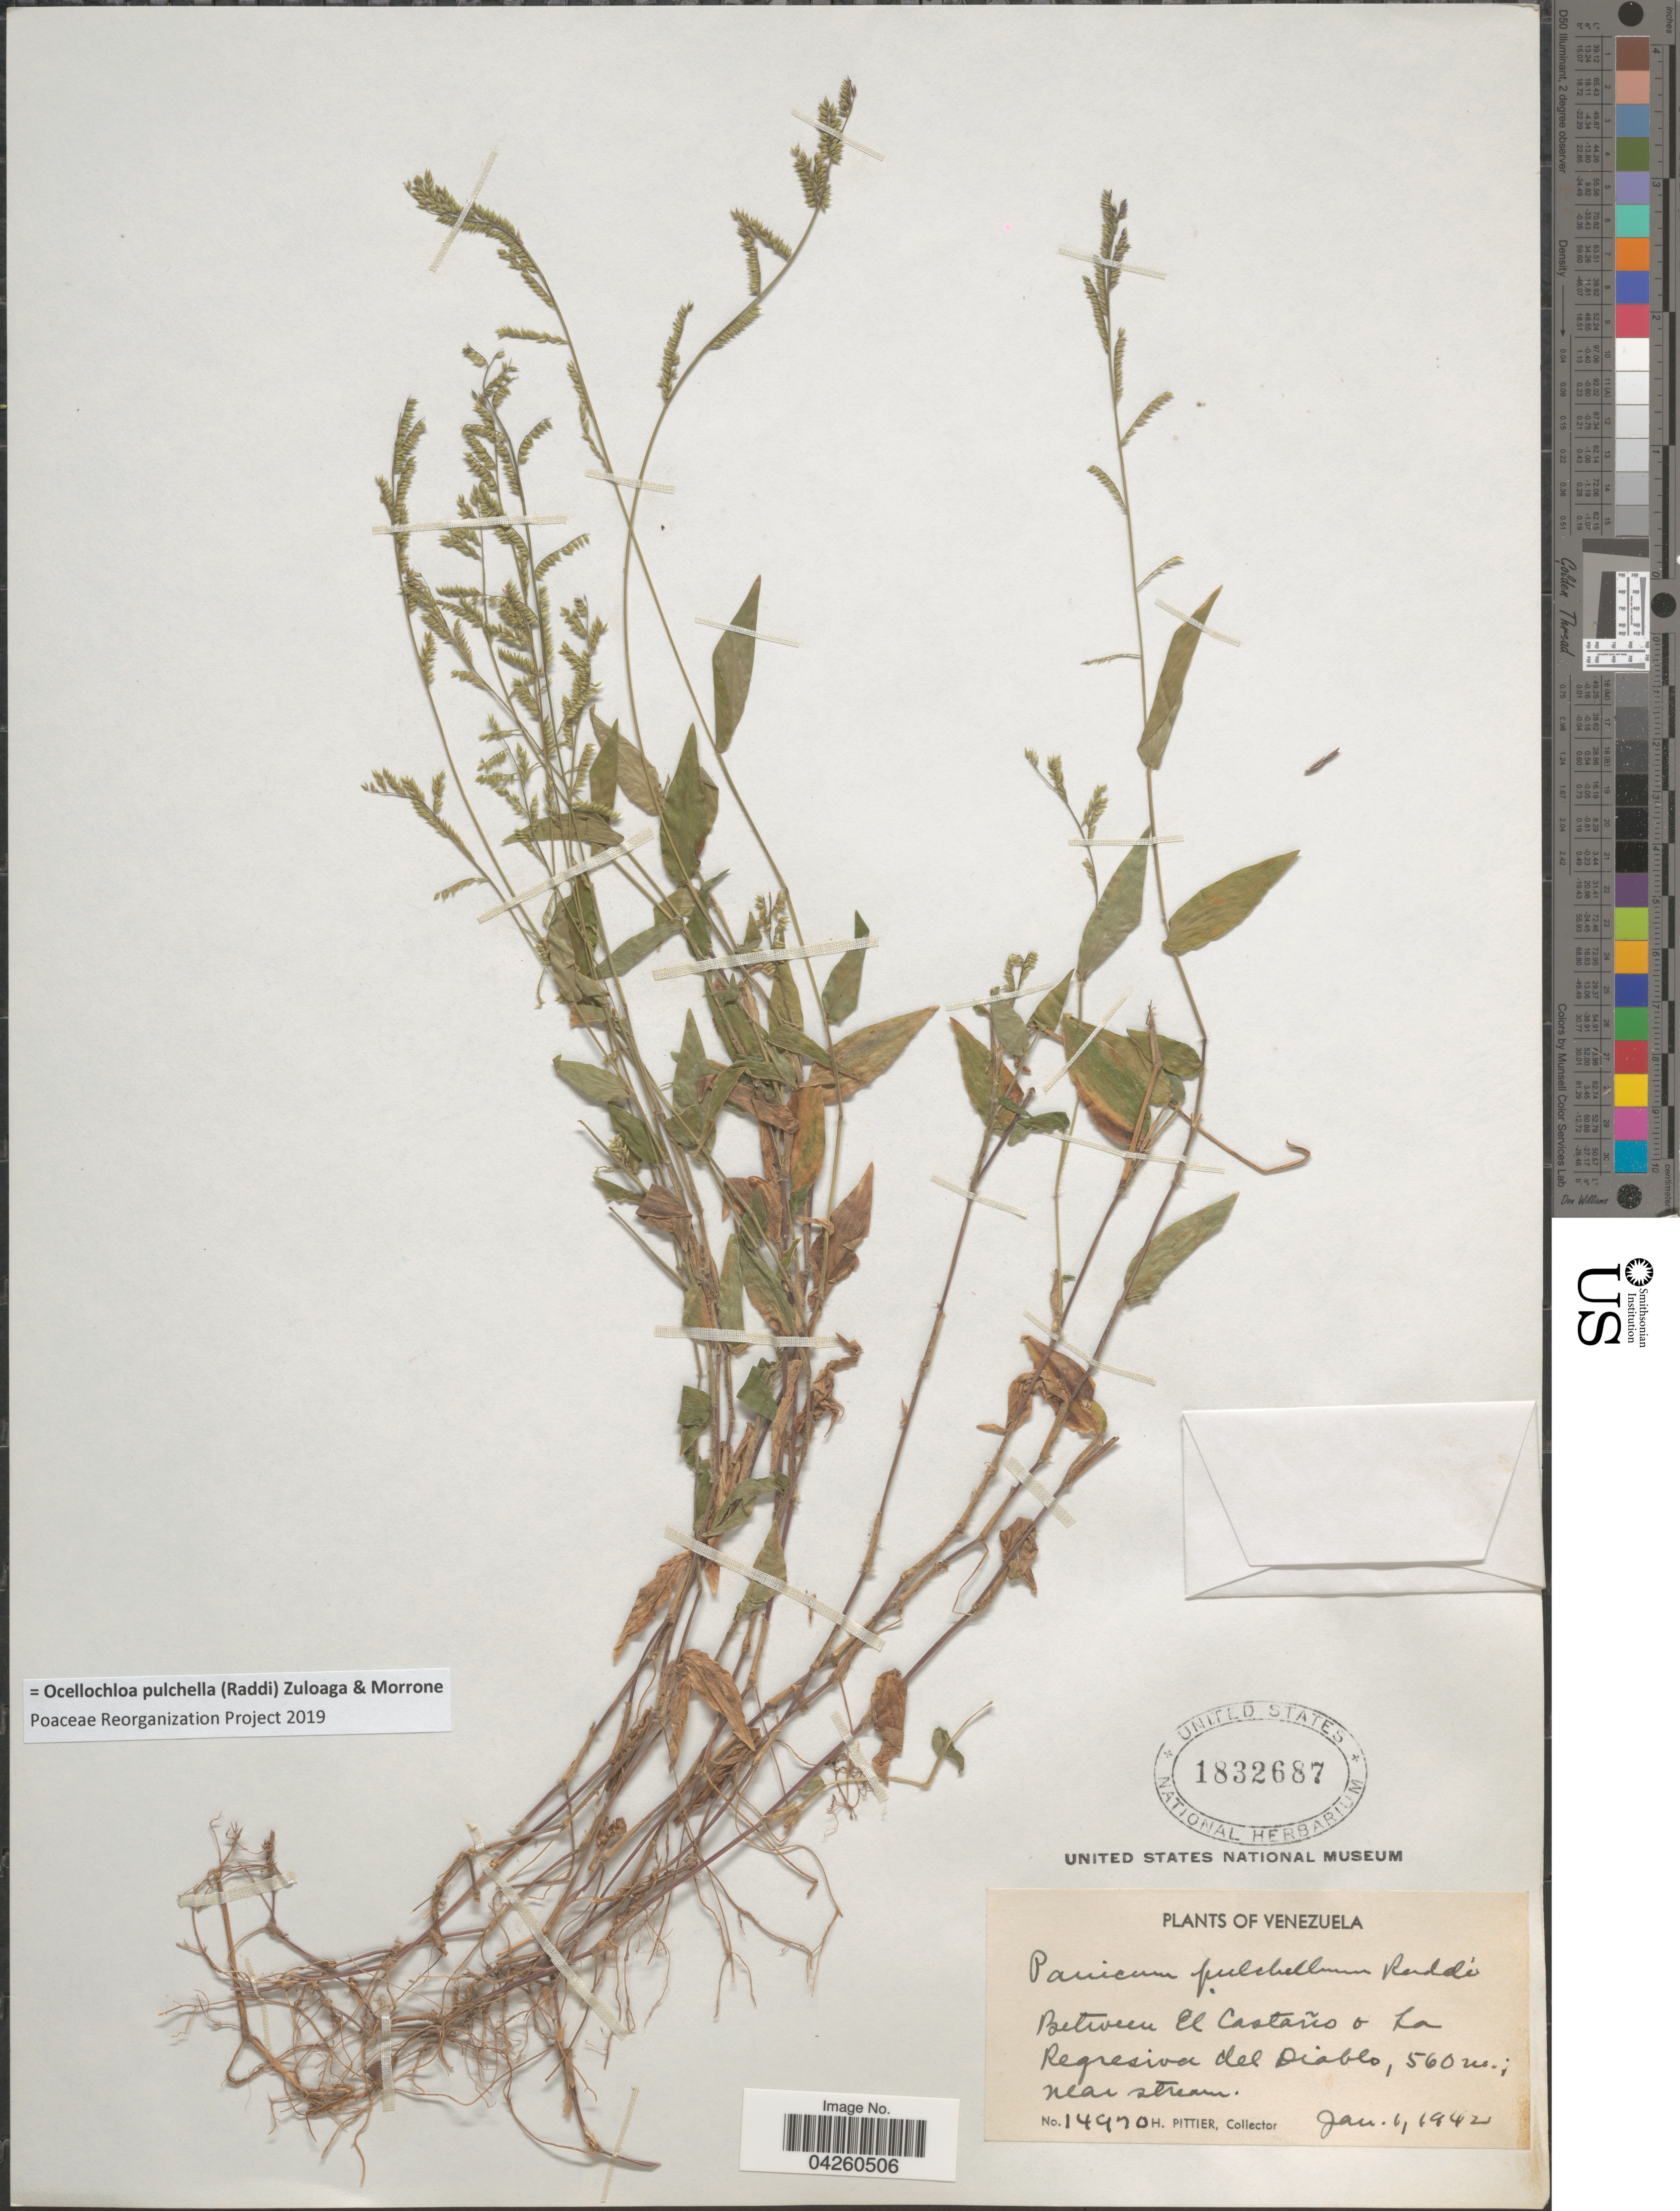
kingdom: Plantae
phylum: Tracheophyta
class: Liliopsida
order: Poales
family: Poaceae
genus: Ocellochloa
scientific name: Ocellochloa pulchella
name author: (Raddi) Zuloaga & Morrone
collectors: H. F. Pittier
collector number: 14970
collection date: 1942-01-01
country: Venezuela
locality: Between El Castaño o La Regresiva del Diablo, near stream.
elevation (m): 560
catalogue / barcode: US 1832687